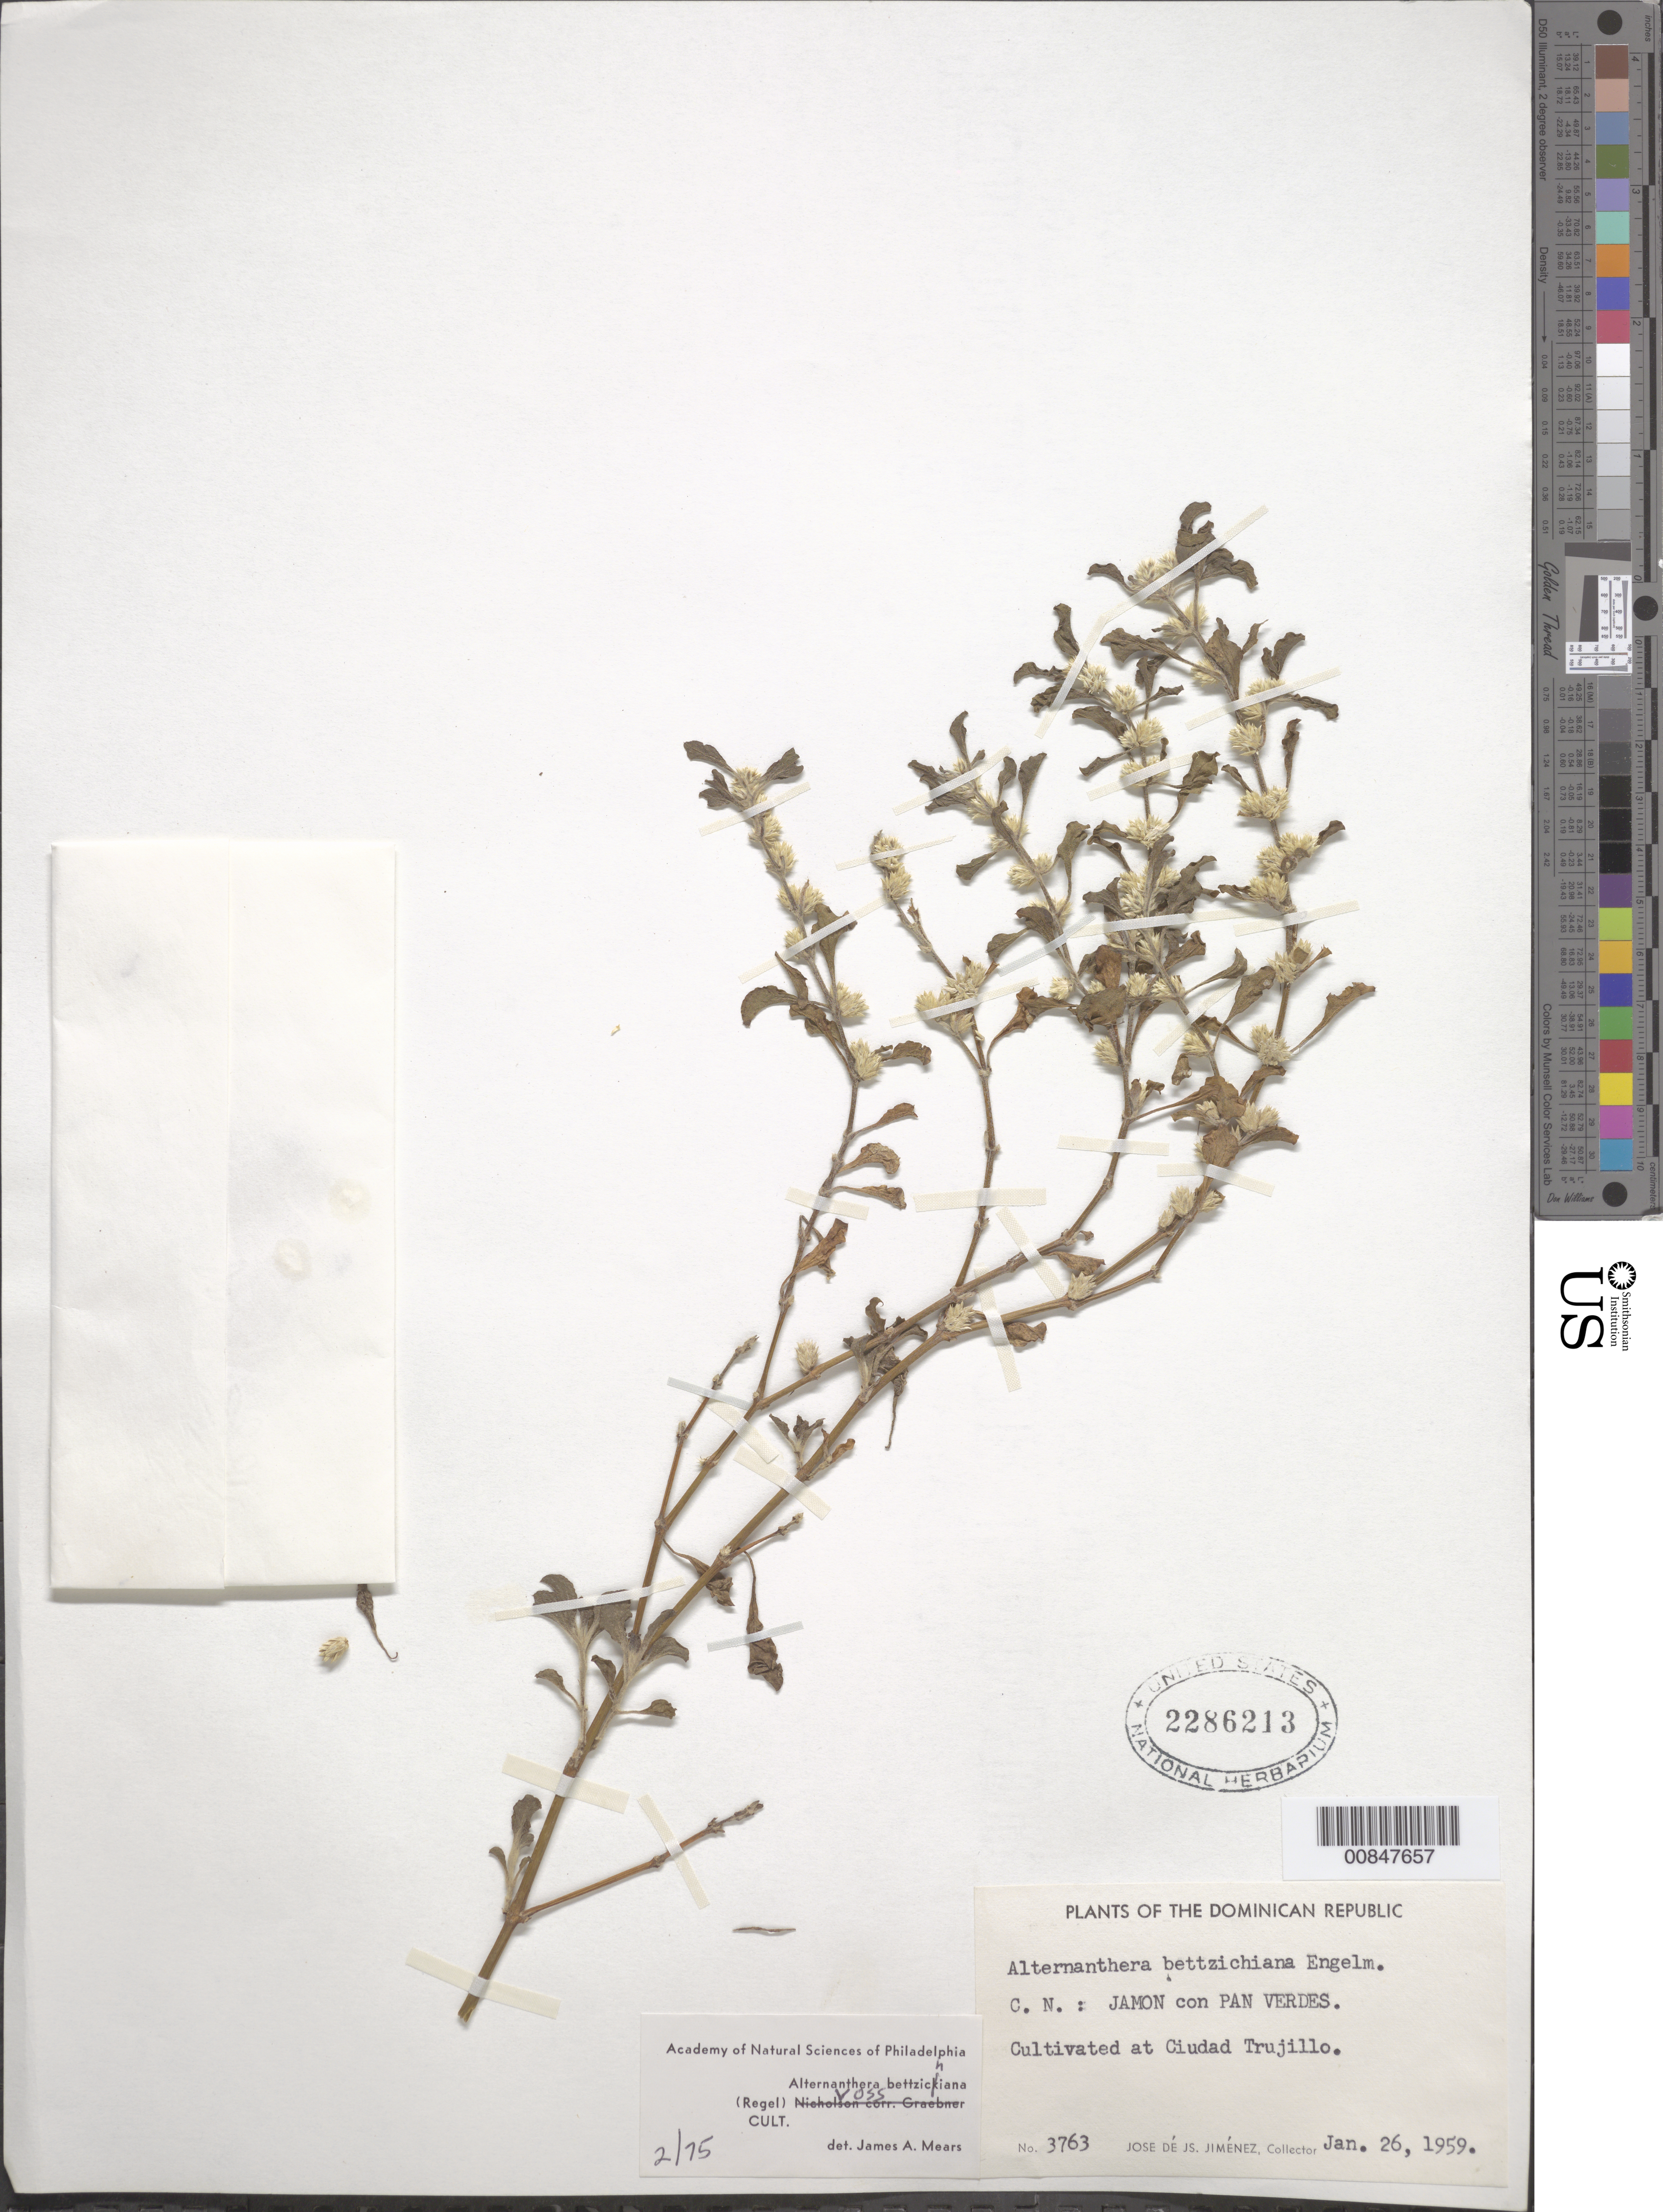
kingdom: Plantae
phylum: Tracheophyta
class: Magnoliopsida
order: Caryophyllales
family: Amaranthaceae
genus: Alternanthera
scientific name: Alternanthera tenella var. bettzickiana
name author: (Regel) Veldkamp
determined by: Mears, J. A., (PH), Academy of Natural Sciences of Philadelphia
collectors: J. J. Jiménez Almonte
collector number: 3763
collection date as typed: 26 Jan 1959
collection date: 1959-01-26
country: Dominican Republic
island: Hispaniola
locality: Ciudad Trujillo.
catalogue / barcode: US 2286213